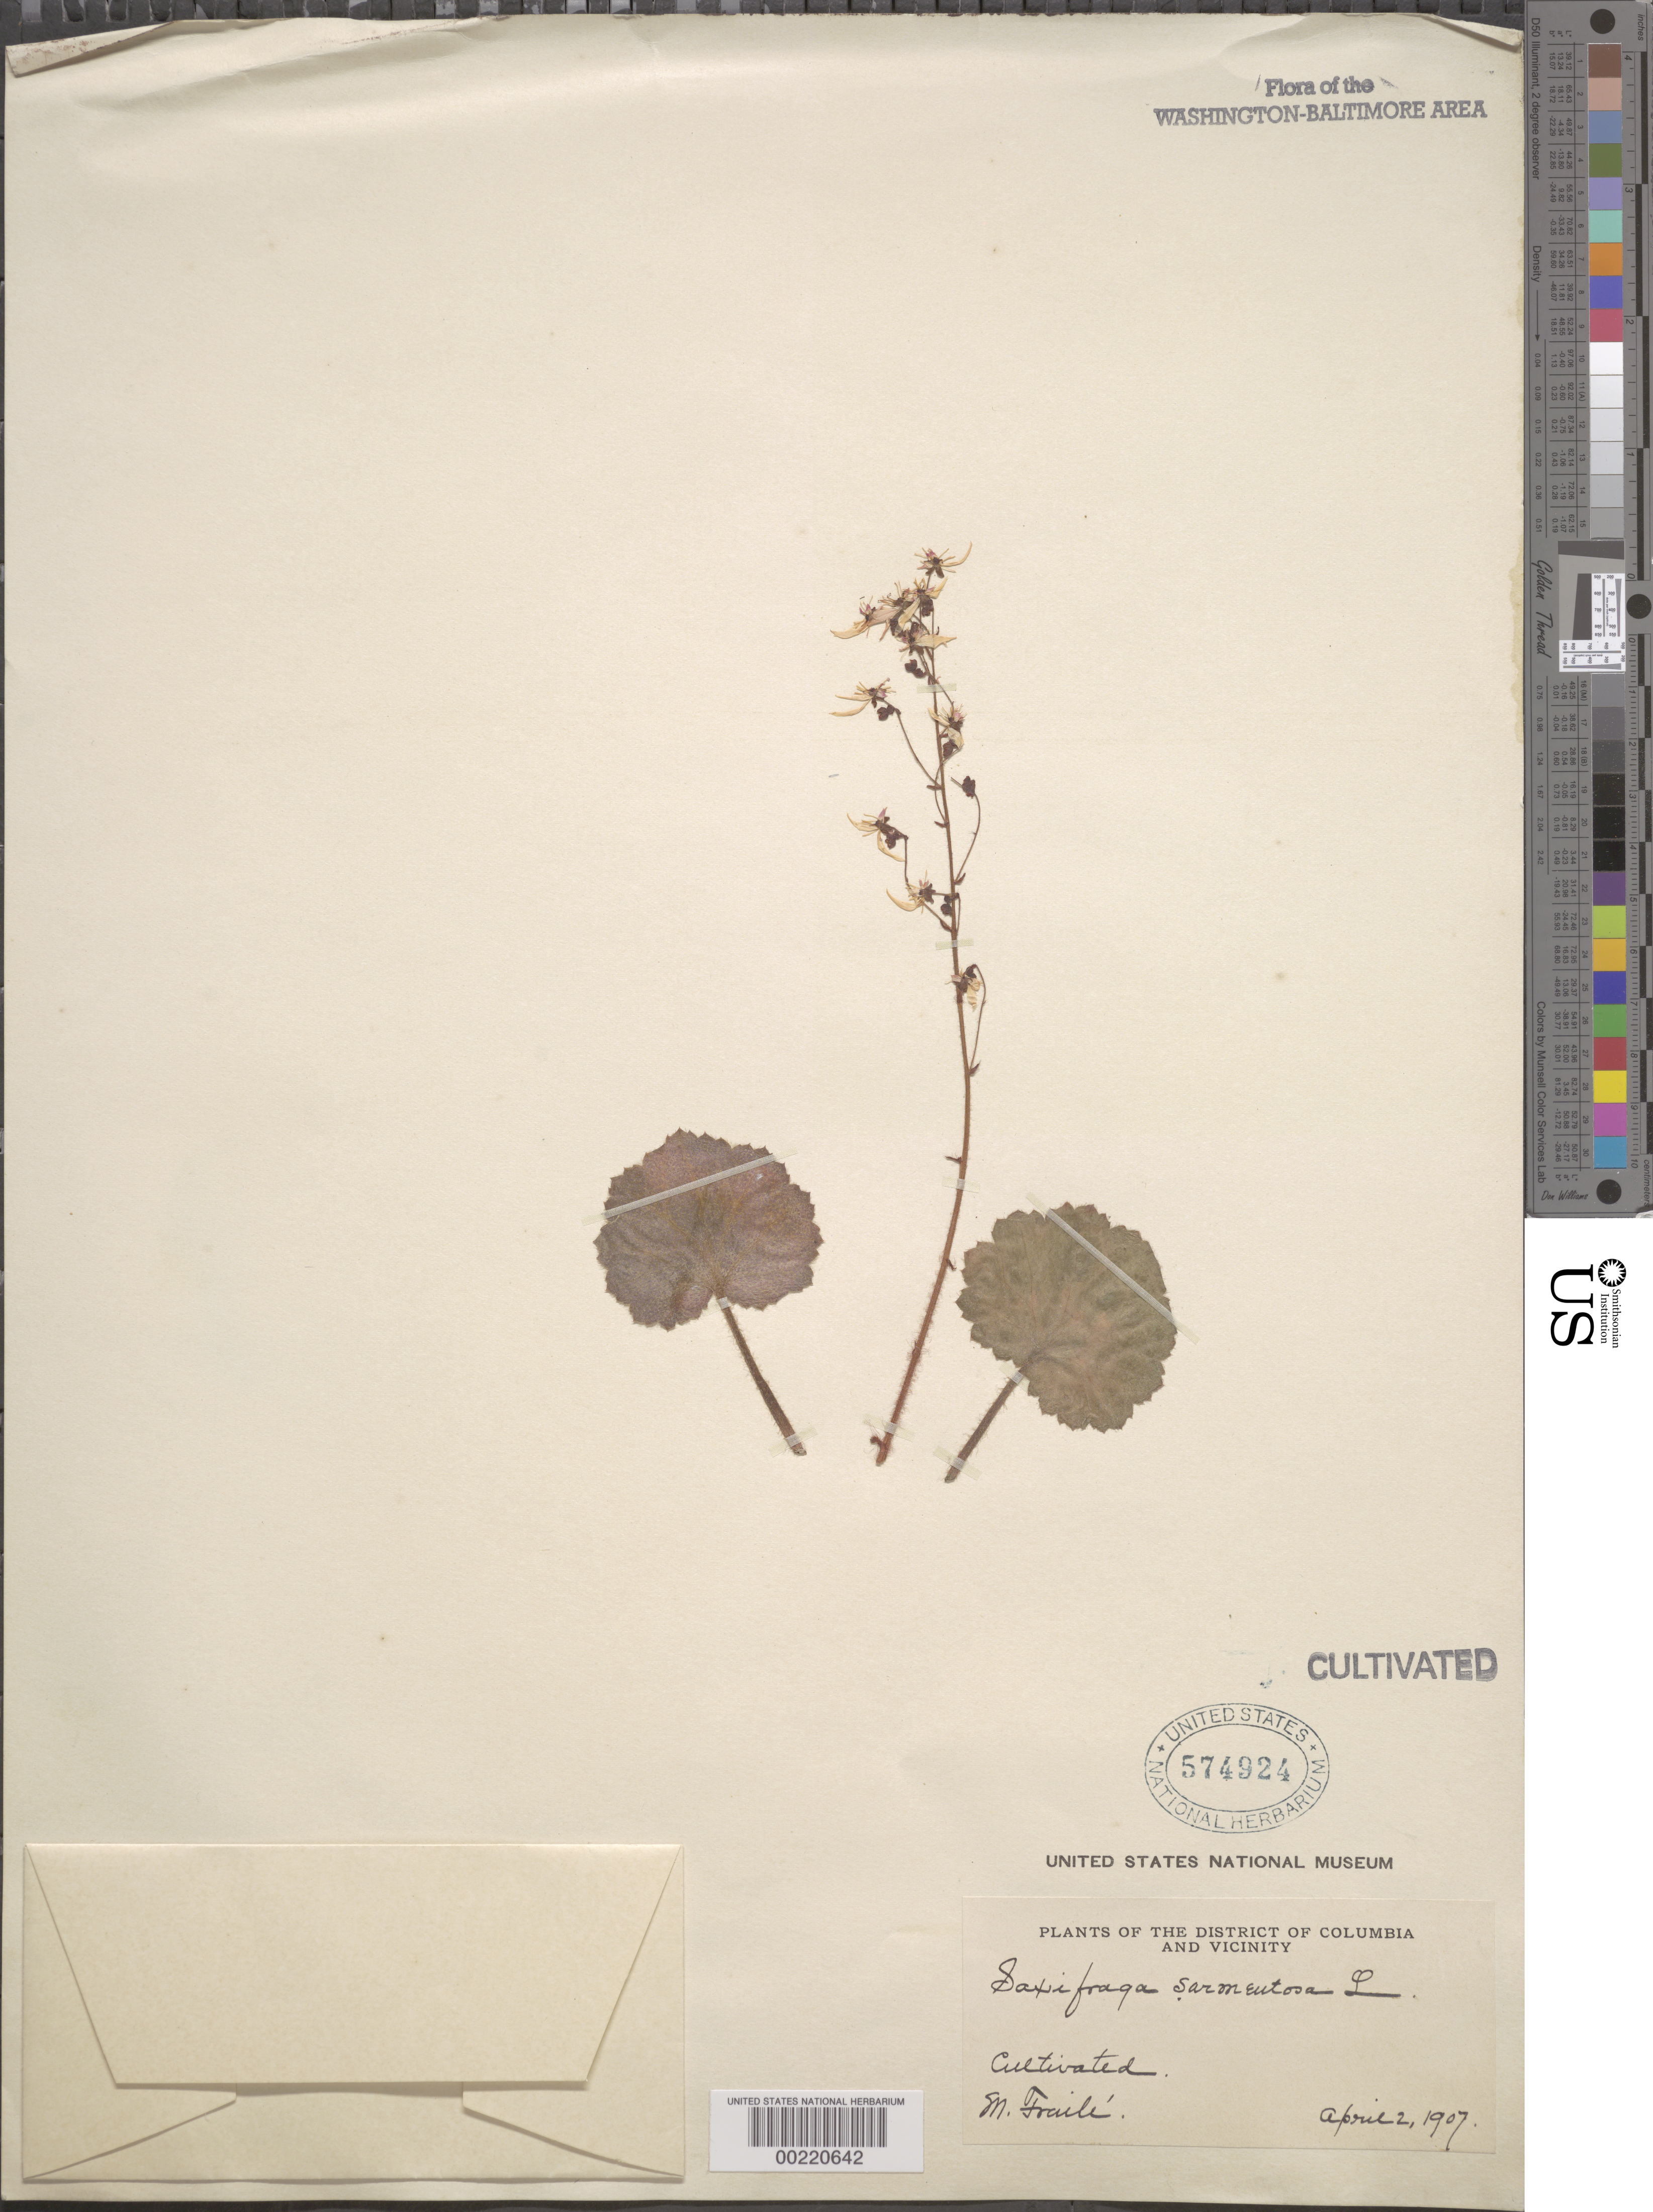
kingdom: Plantae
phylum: Tracheophyta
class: Magnoliopsida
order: Saxifragales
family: Saxifragaceae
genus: Saxifraga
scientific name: Saxifraga sarmentosa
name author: L. f.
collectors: M. Fraile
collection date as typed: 02 Apr 1907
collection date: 1907-04-02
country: United States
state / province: District of Columbia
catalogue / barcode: US 574924